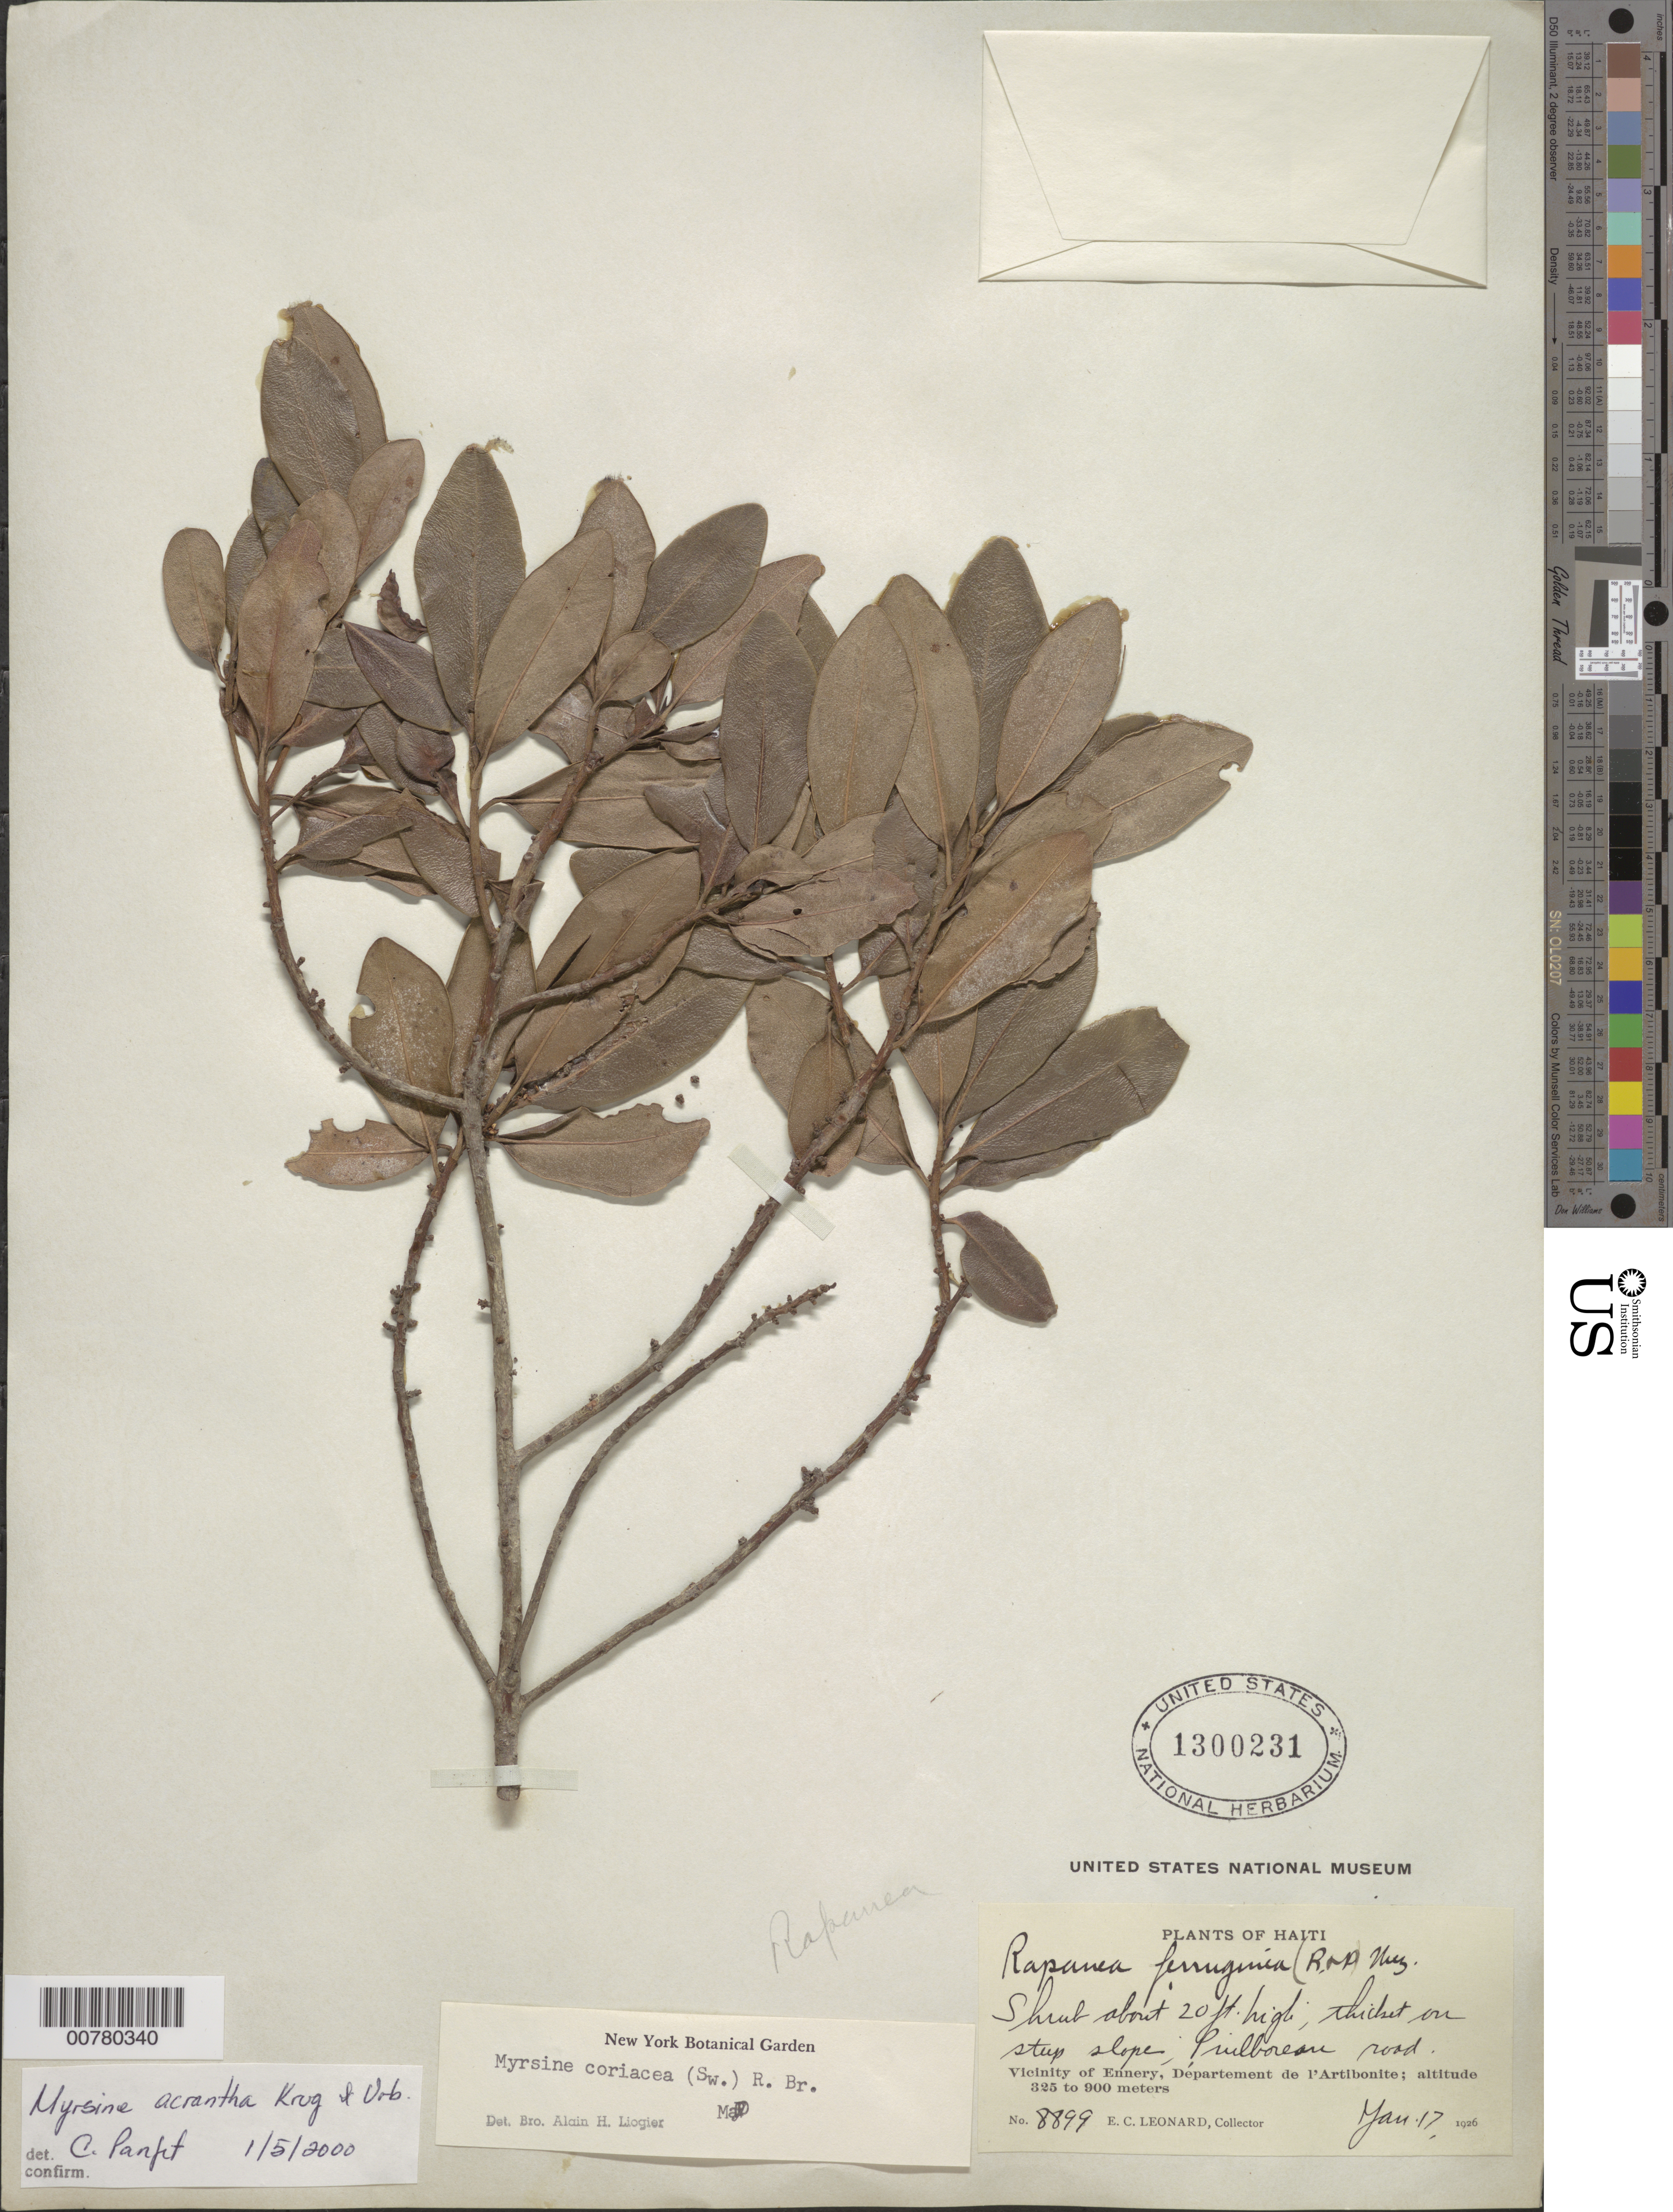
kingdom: Plantae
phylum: Tracheophyta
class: Magnoliopsida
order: Ericales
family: Primulaceae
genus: Myrsine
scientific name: Myrsine acrantha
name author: Krug & Urb.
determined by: Panfet, C.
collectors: E. C. Leonard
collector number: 8899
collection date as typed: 17 Jan 1926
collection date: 1926-01-17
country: Haiti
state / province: Artibonite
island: Hispaniola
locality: Vicinity of Ennery, Piulboreau road.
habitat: Thicket on steep slope.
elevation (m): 325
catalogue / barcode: US 1300231